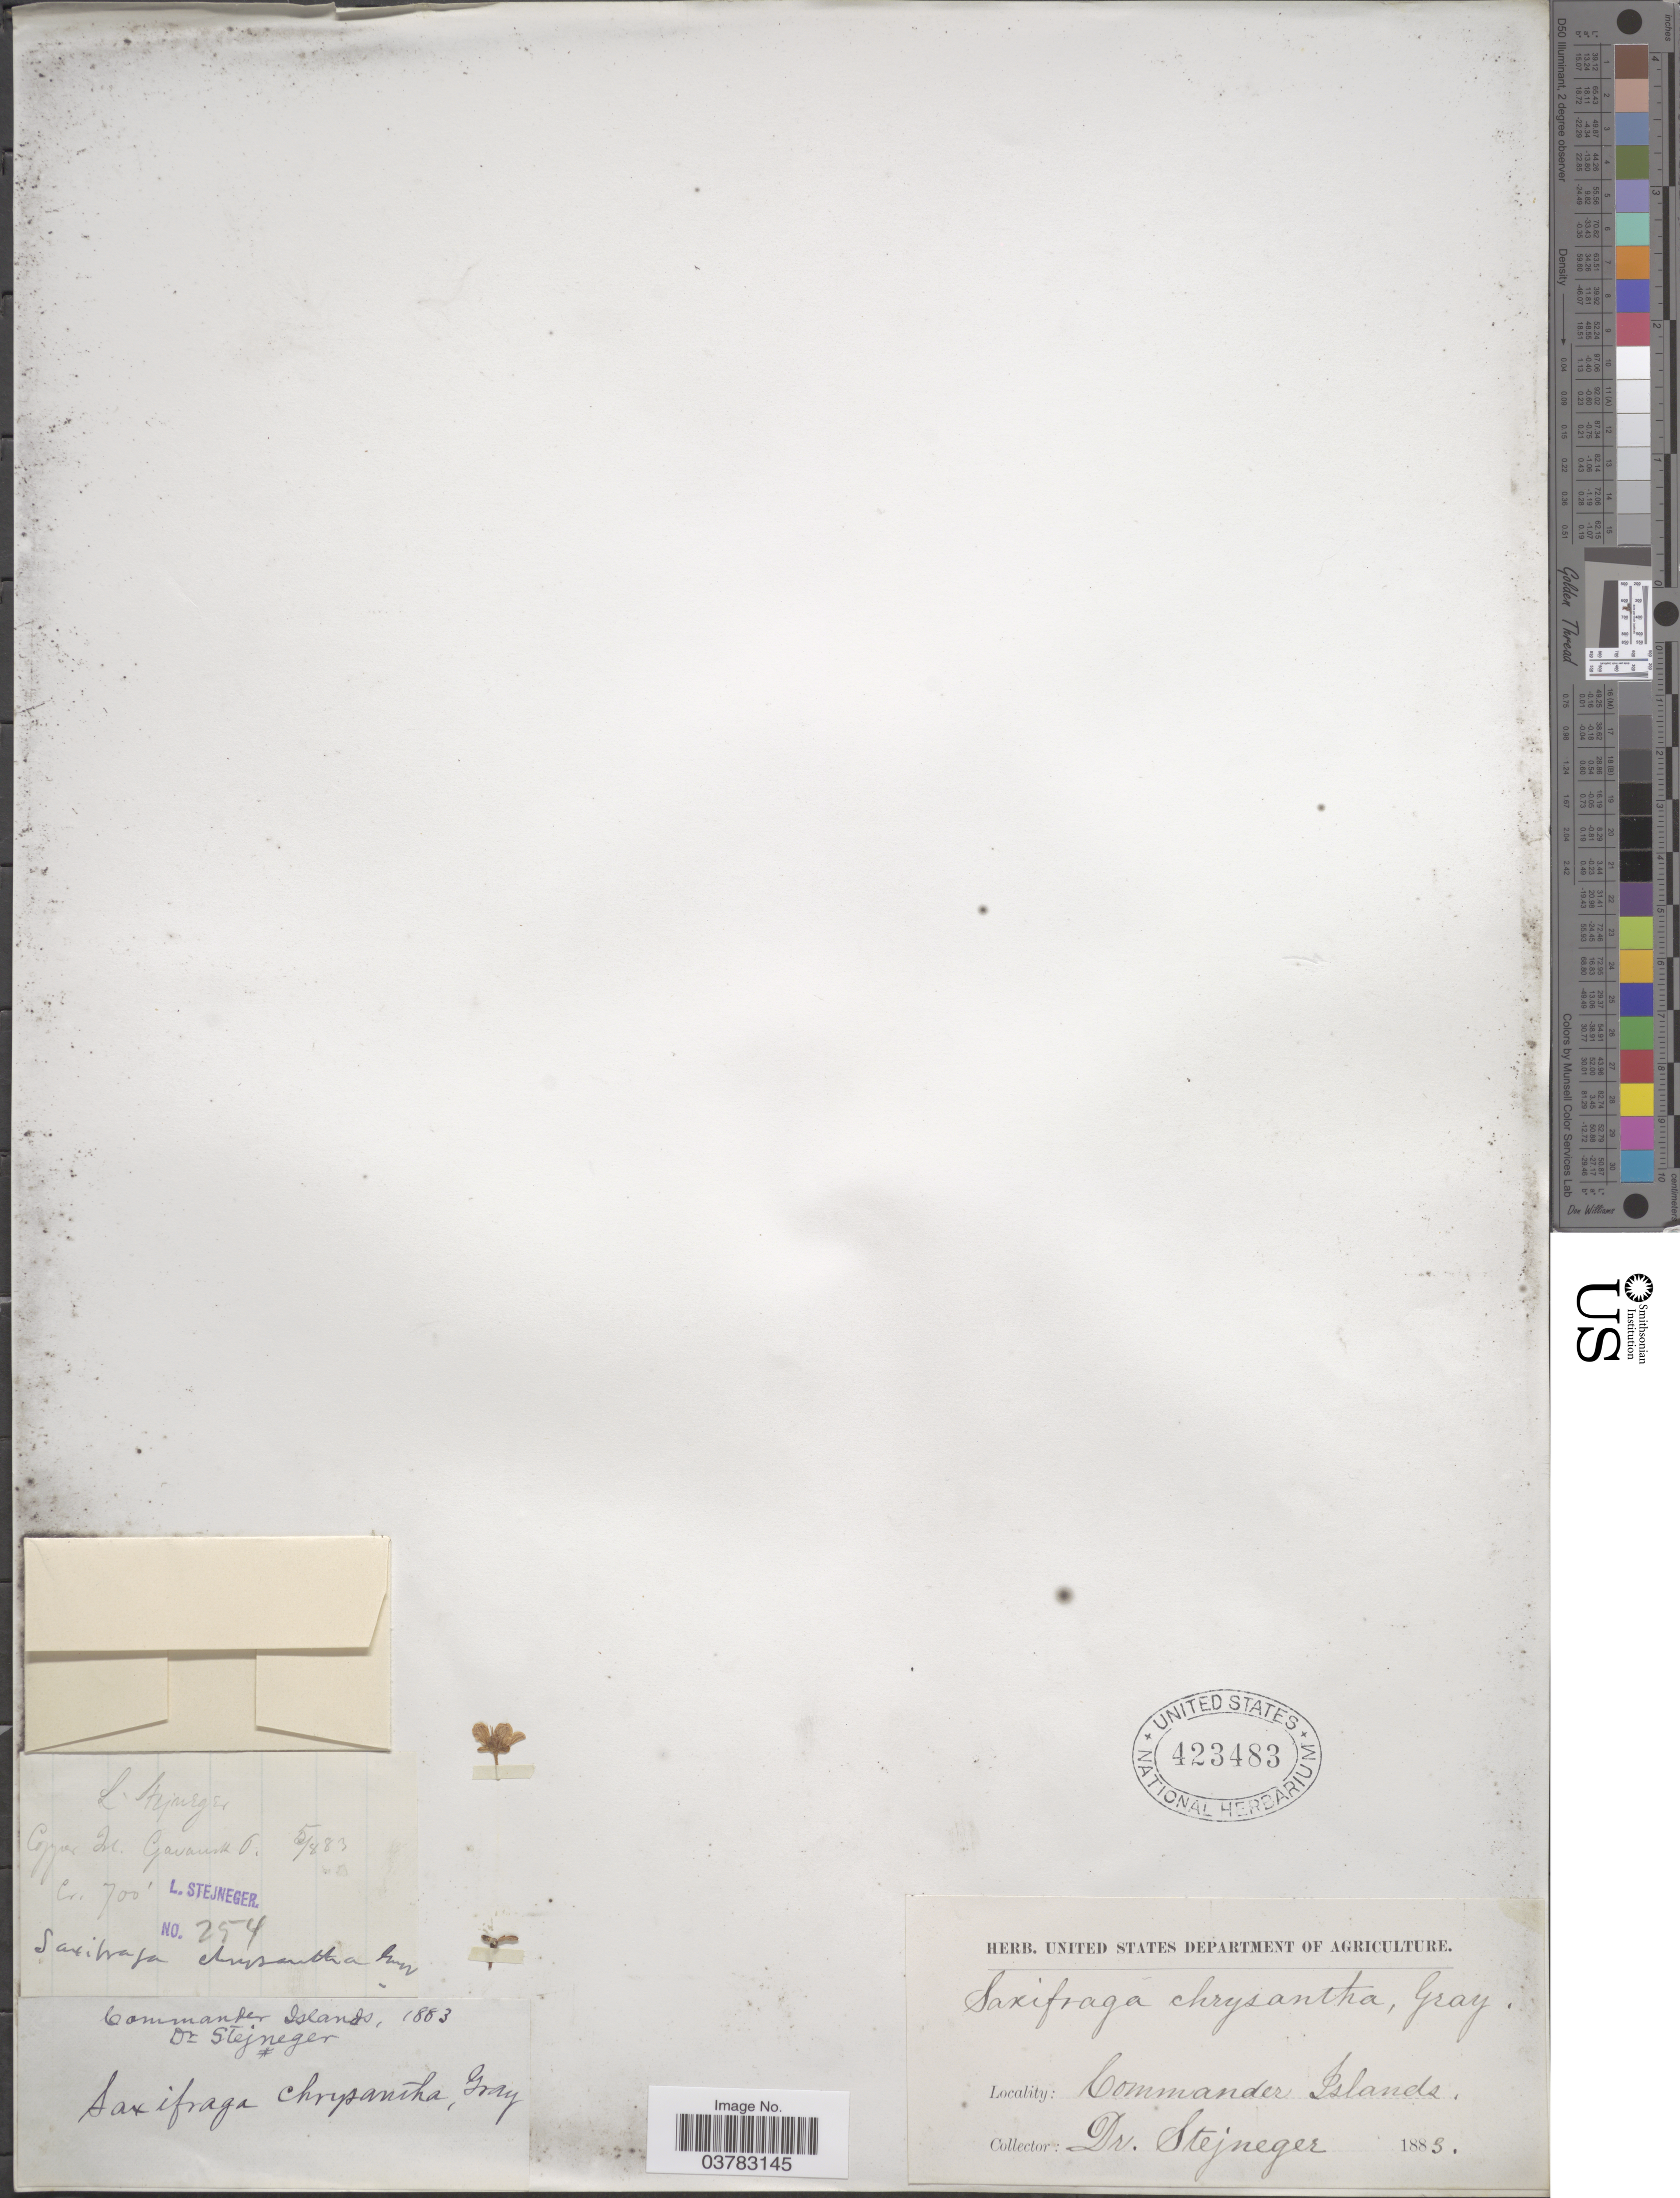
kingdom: Plantae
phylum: Tracheophyta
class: Magnoliopsida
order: Saxifragales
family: Saxifragaceae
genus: Saxifraga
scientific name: Saxifraga chrysantha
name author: A. Gray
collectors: L. Stejneger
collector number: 254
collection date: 1883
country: Russian Federation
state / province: Kamchatka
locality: Commander Islands.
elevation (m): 213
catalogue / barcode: US 423483